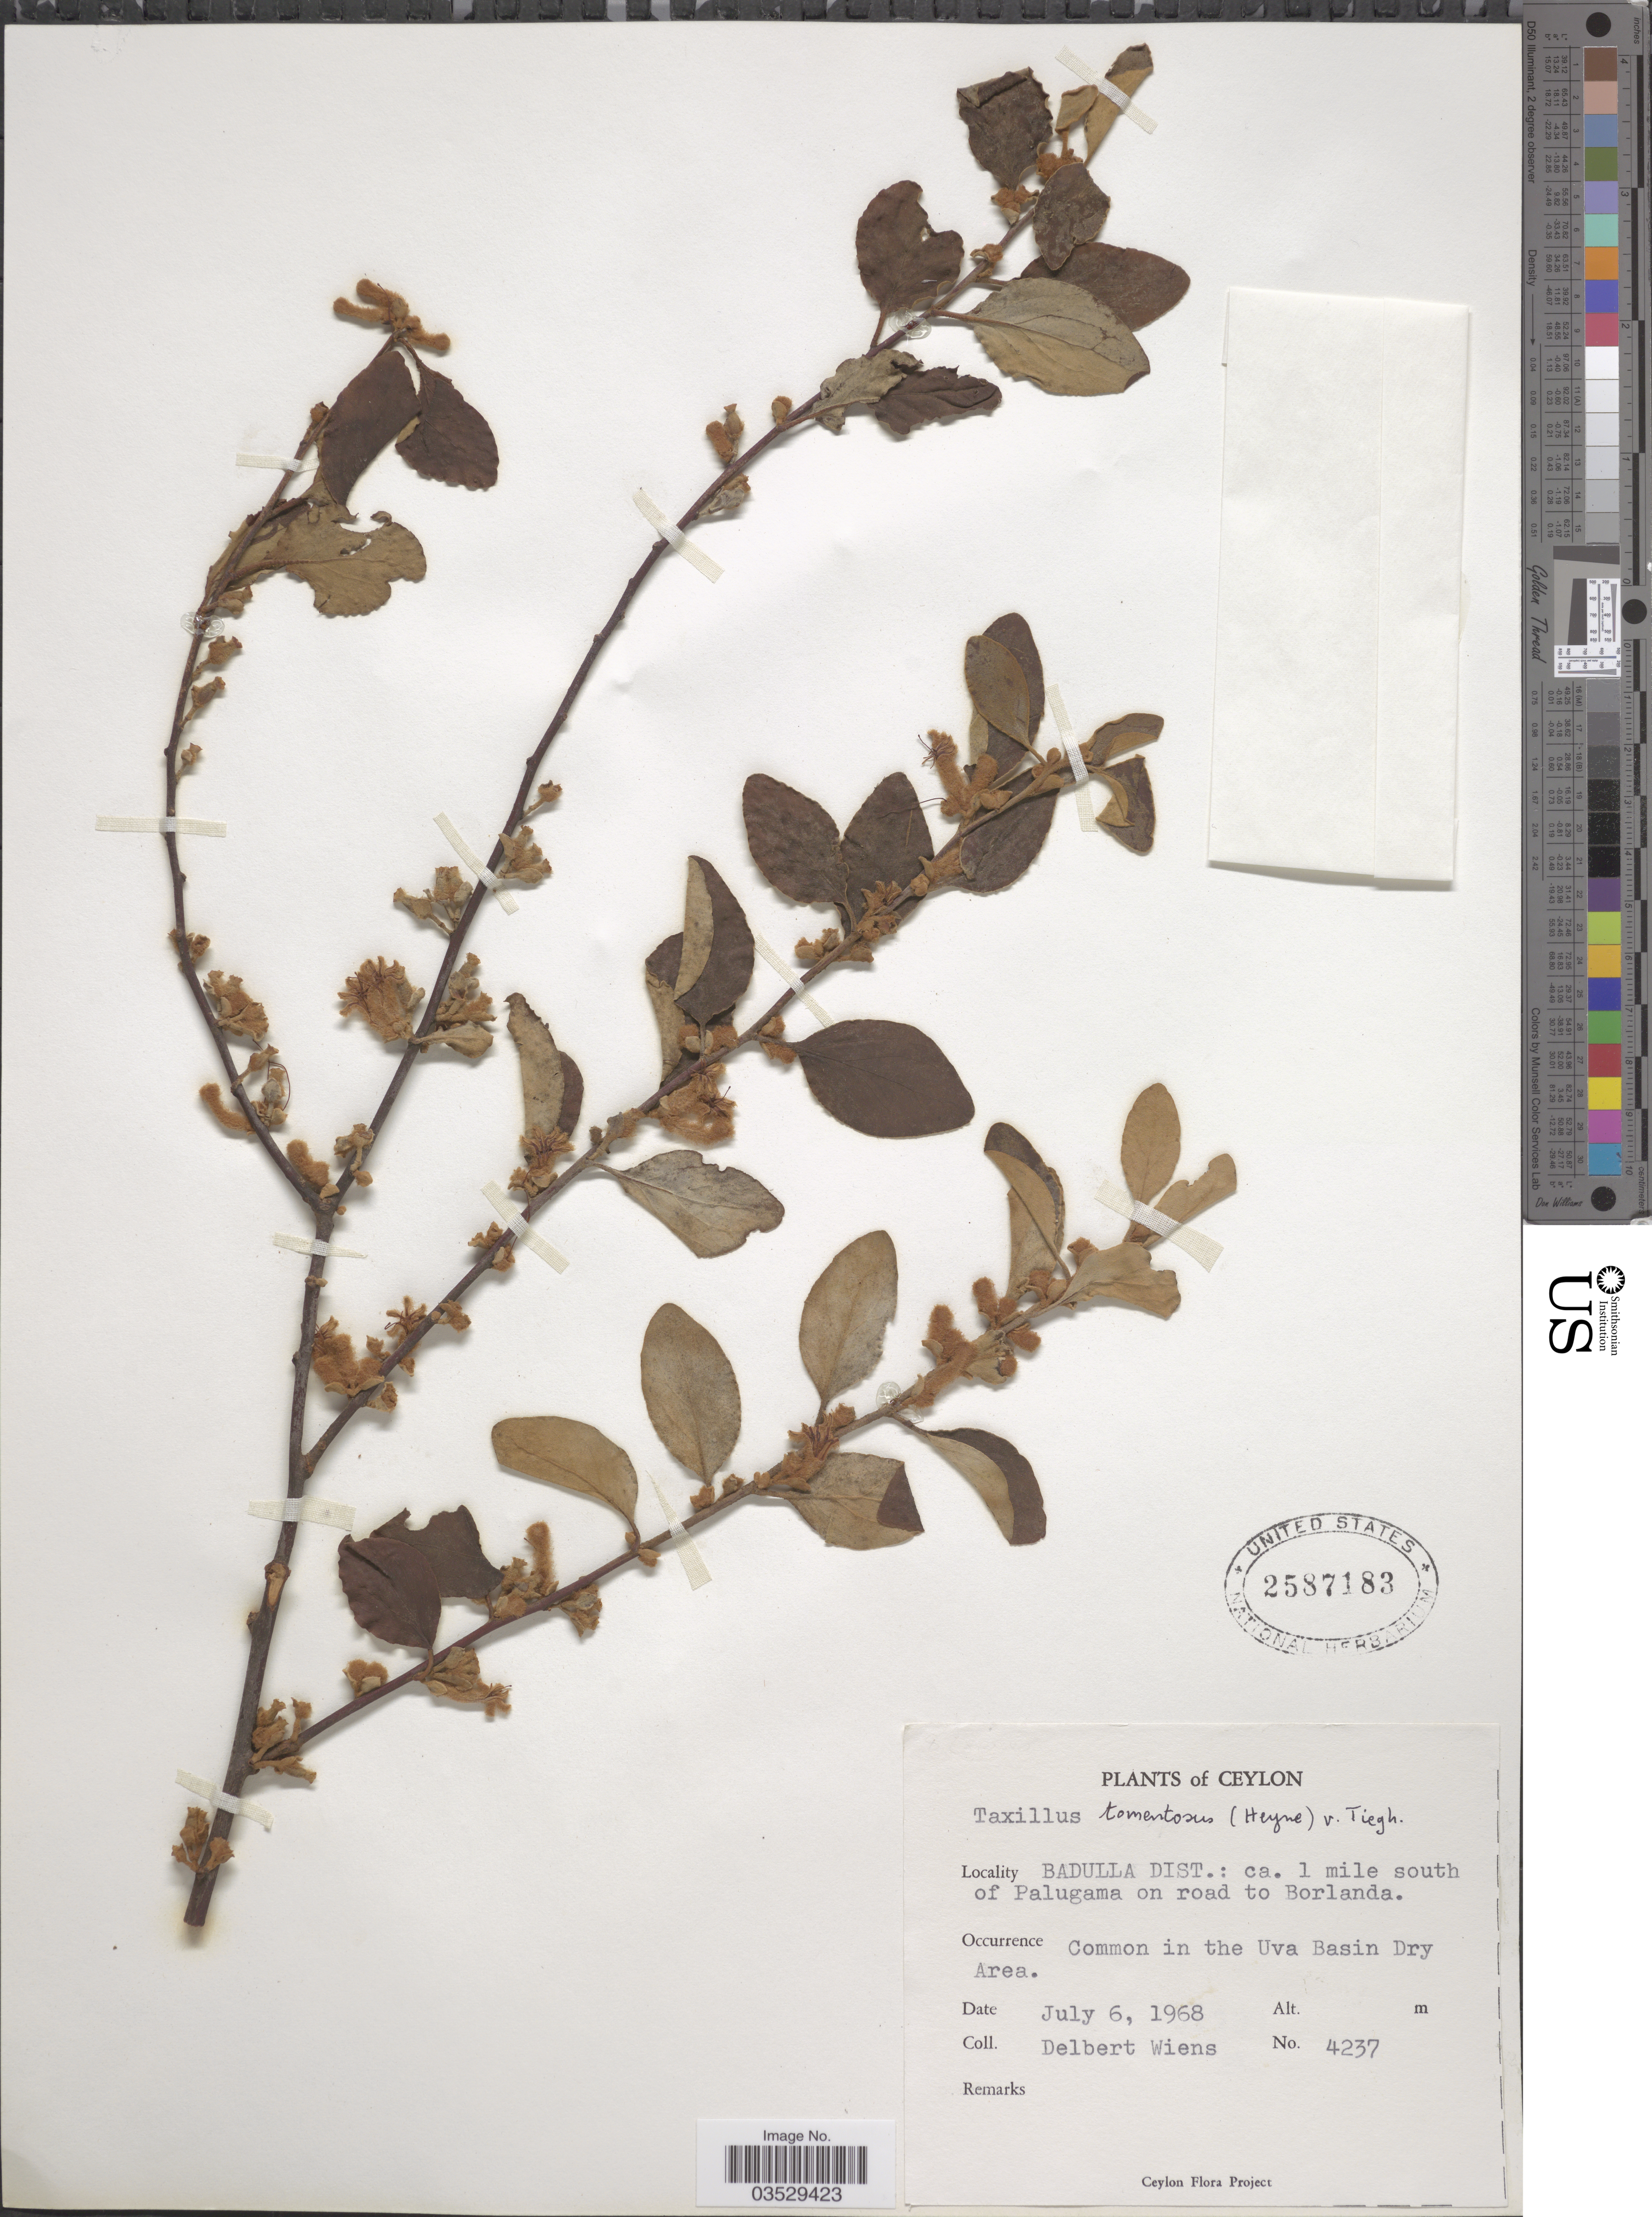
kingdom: Plantae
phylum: Tracheophyta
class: Magnoliopsida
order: Santalales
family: Loranthaceae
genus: Taxillus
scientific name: Taxillus tomentosus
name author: Tiegh.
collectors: D. Wiens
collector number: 4237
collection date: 1968-07-06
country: Sri Lanka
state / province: Uva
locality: Ceylon. Badulla Dist.: ca. 1 mile south of Palugama on road to Borlanda. Common in the Uva Basin Dry Area.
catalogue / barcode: US 2587183